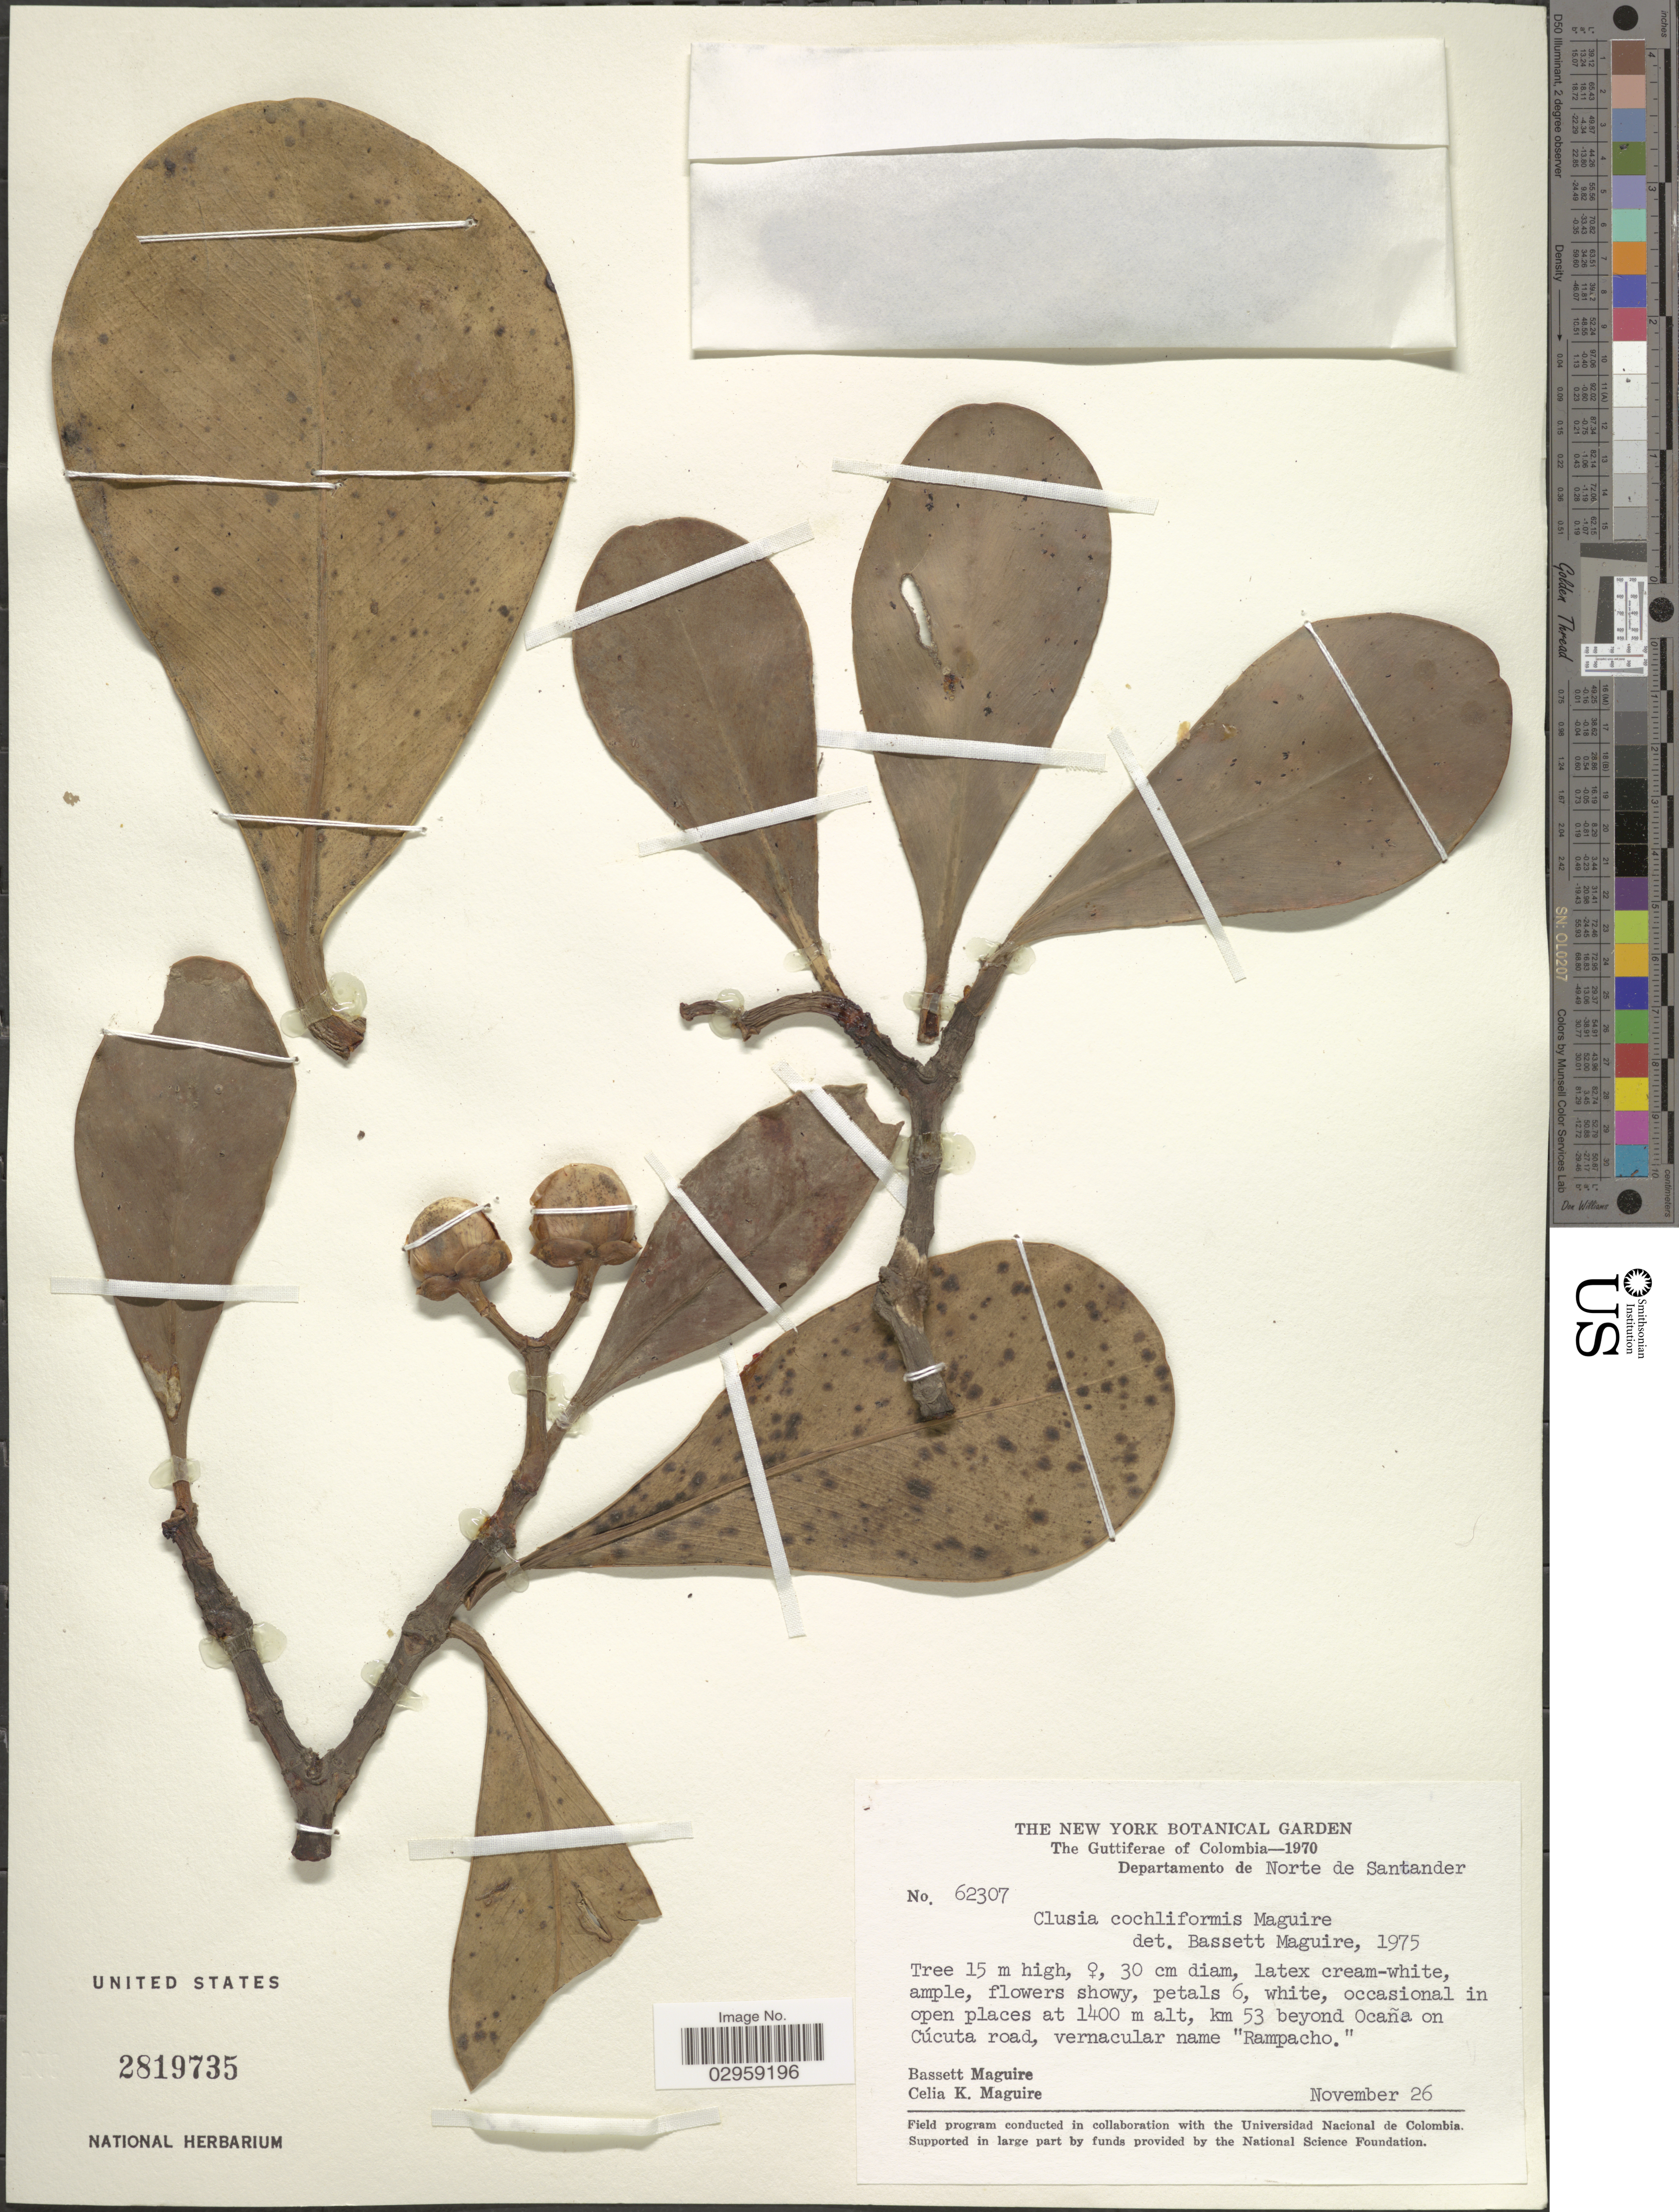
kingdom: Plantae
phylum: Tracheophyta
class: Magnoliopsida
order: Malpighiales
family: Clusiaceae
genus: Clusia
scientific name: Clusia cochliformis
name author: Maguire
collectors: B. Maguire, C. K. Maguire & C. Blanco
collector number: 62307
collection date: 1970-11-26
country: Colombia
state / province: Norte de Santander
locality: The Guttiferae of Colombia. Departamento de Norte de Santander. Km 53 beyond Ocaña on Cúcuta road.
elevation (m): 1400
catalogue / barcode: US 2819735